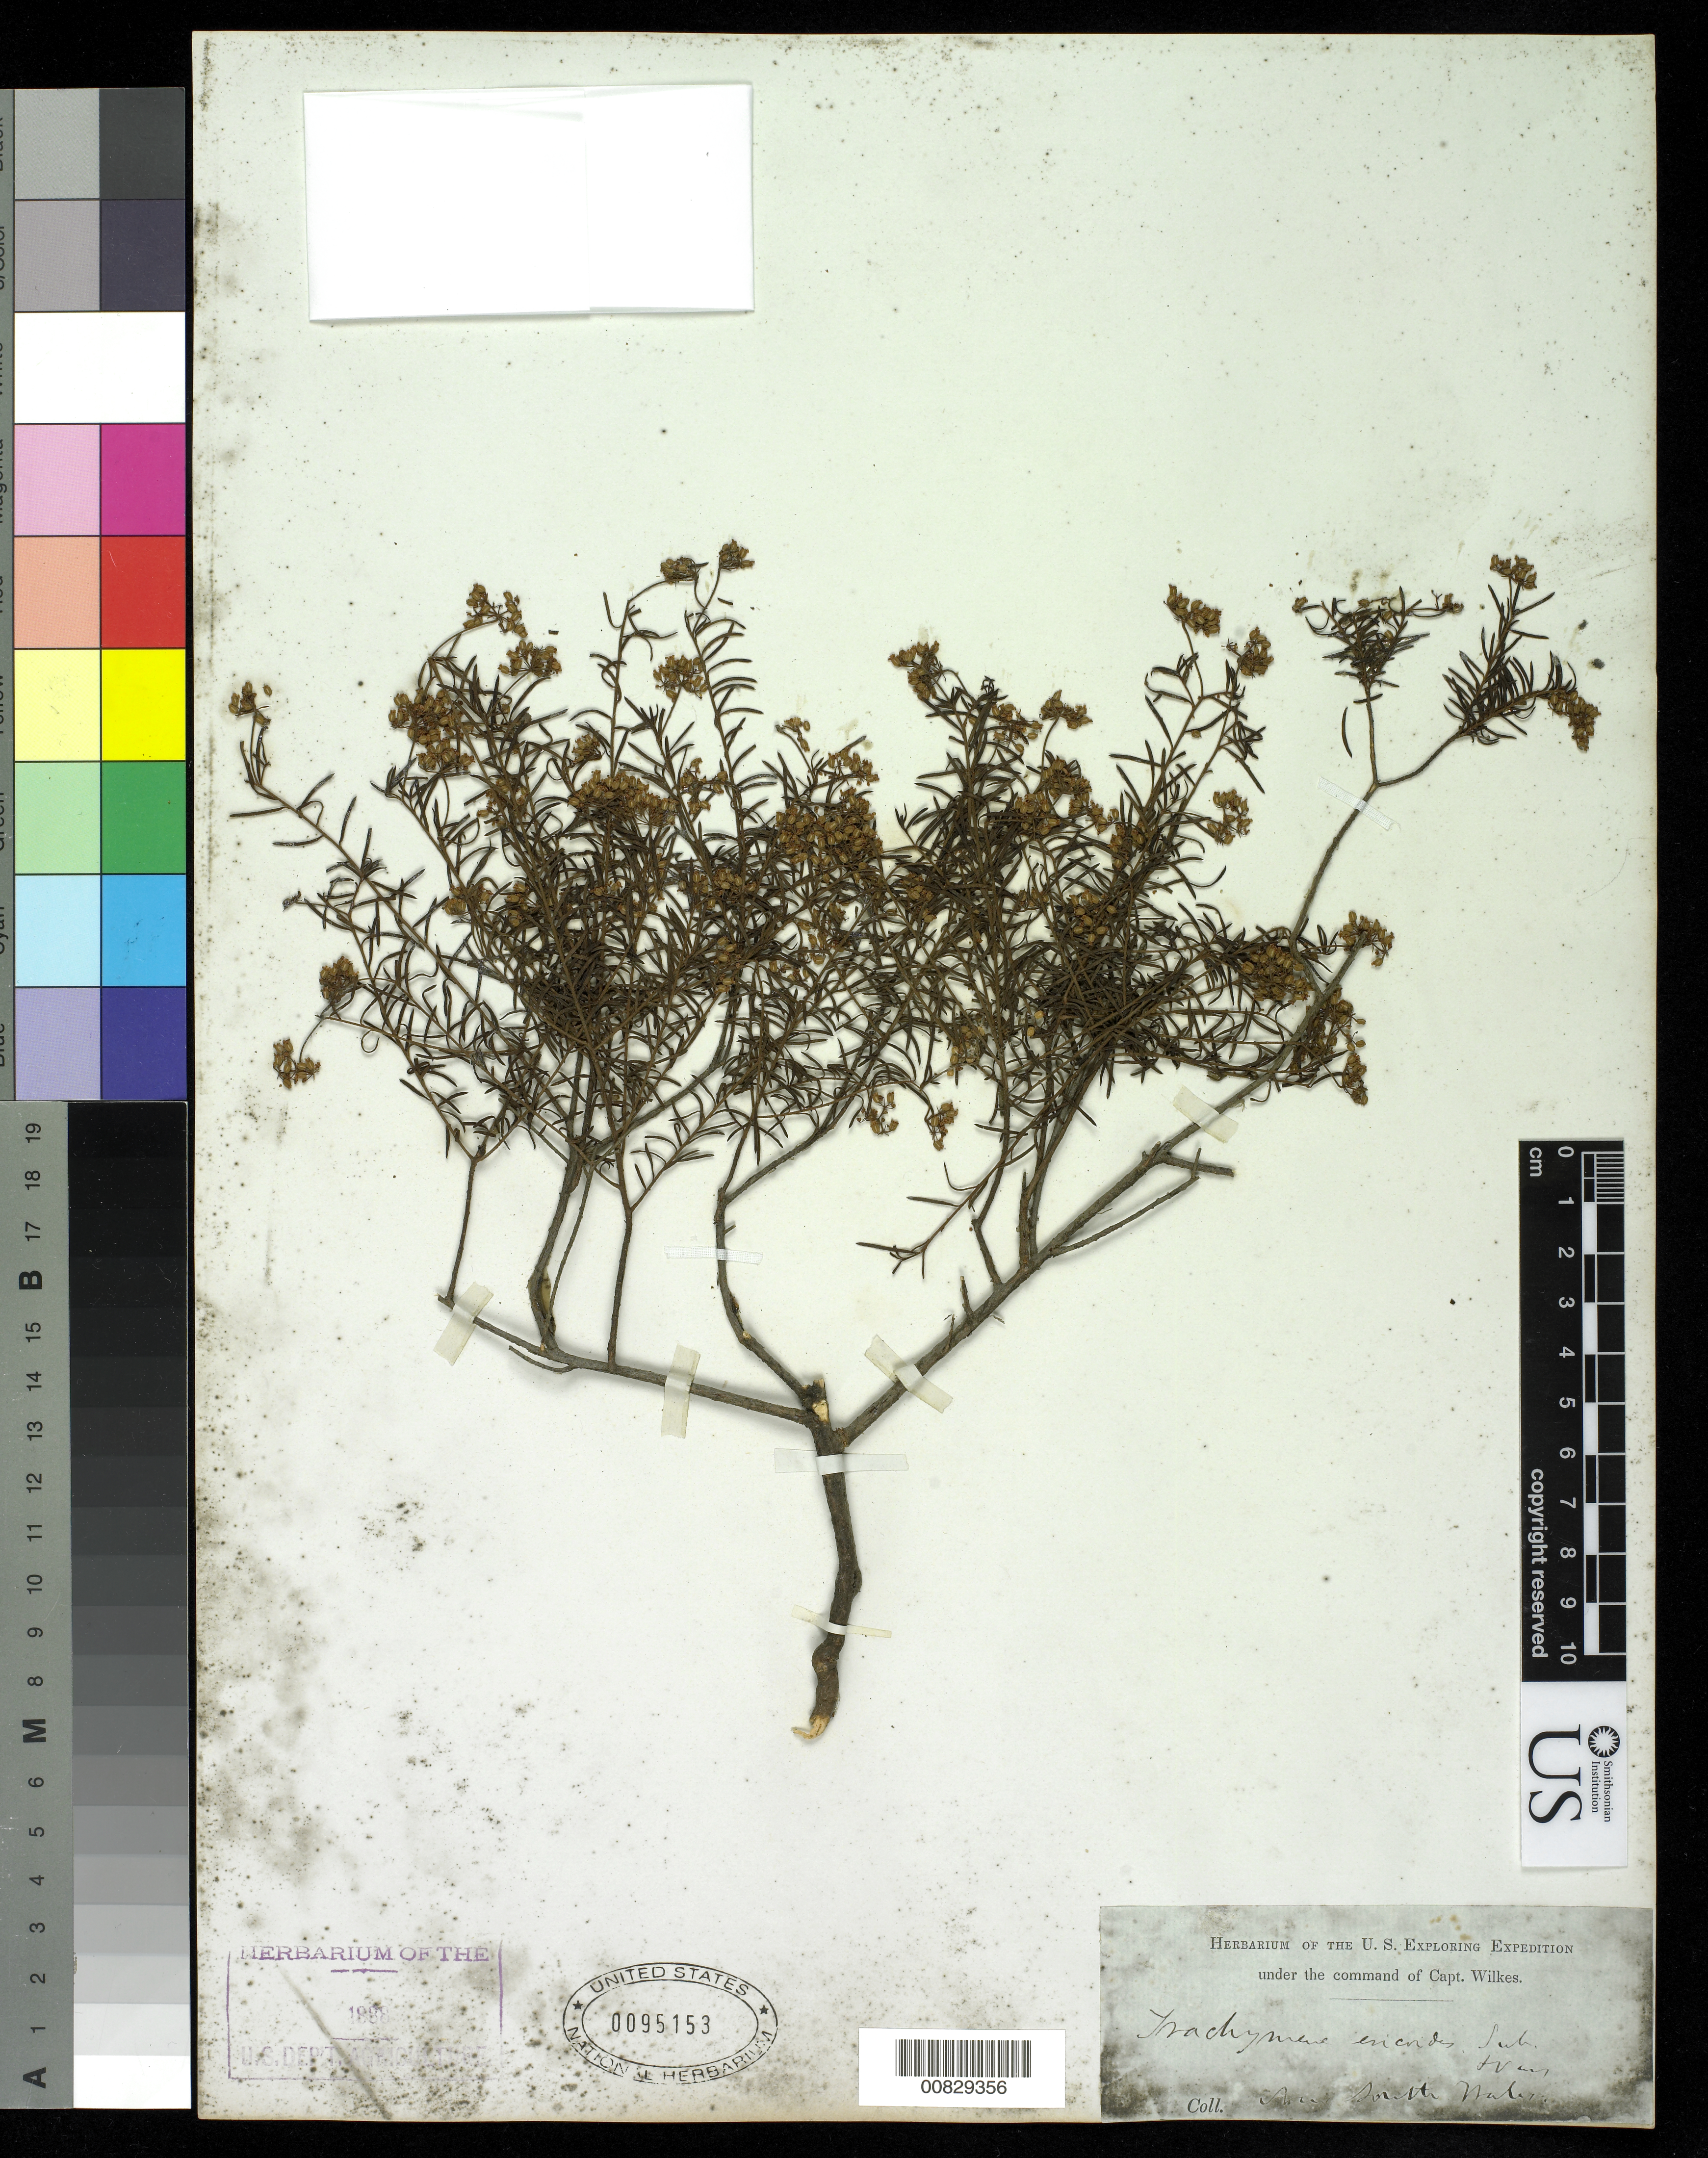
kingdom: Plantae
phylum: Tracheophyta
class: Magnoliopsida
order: Apiales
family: Apiaceae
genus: Platysace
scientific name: Platysace ericoides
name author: (Siebold ex DC.) C. Norman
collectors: Wilkes Explor. Exped.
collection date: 1838/1842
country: Australia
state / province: New South Wales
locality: New South Wales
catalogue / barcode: US 95153